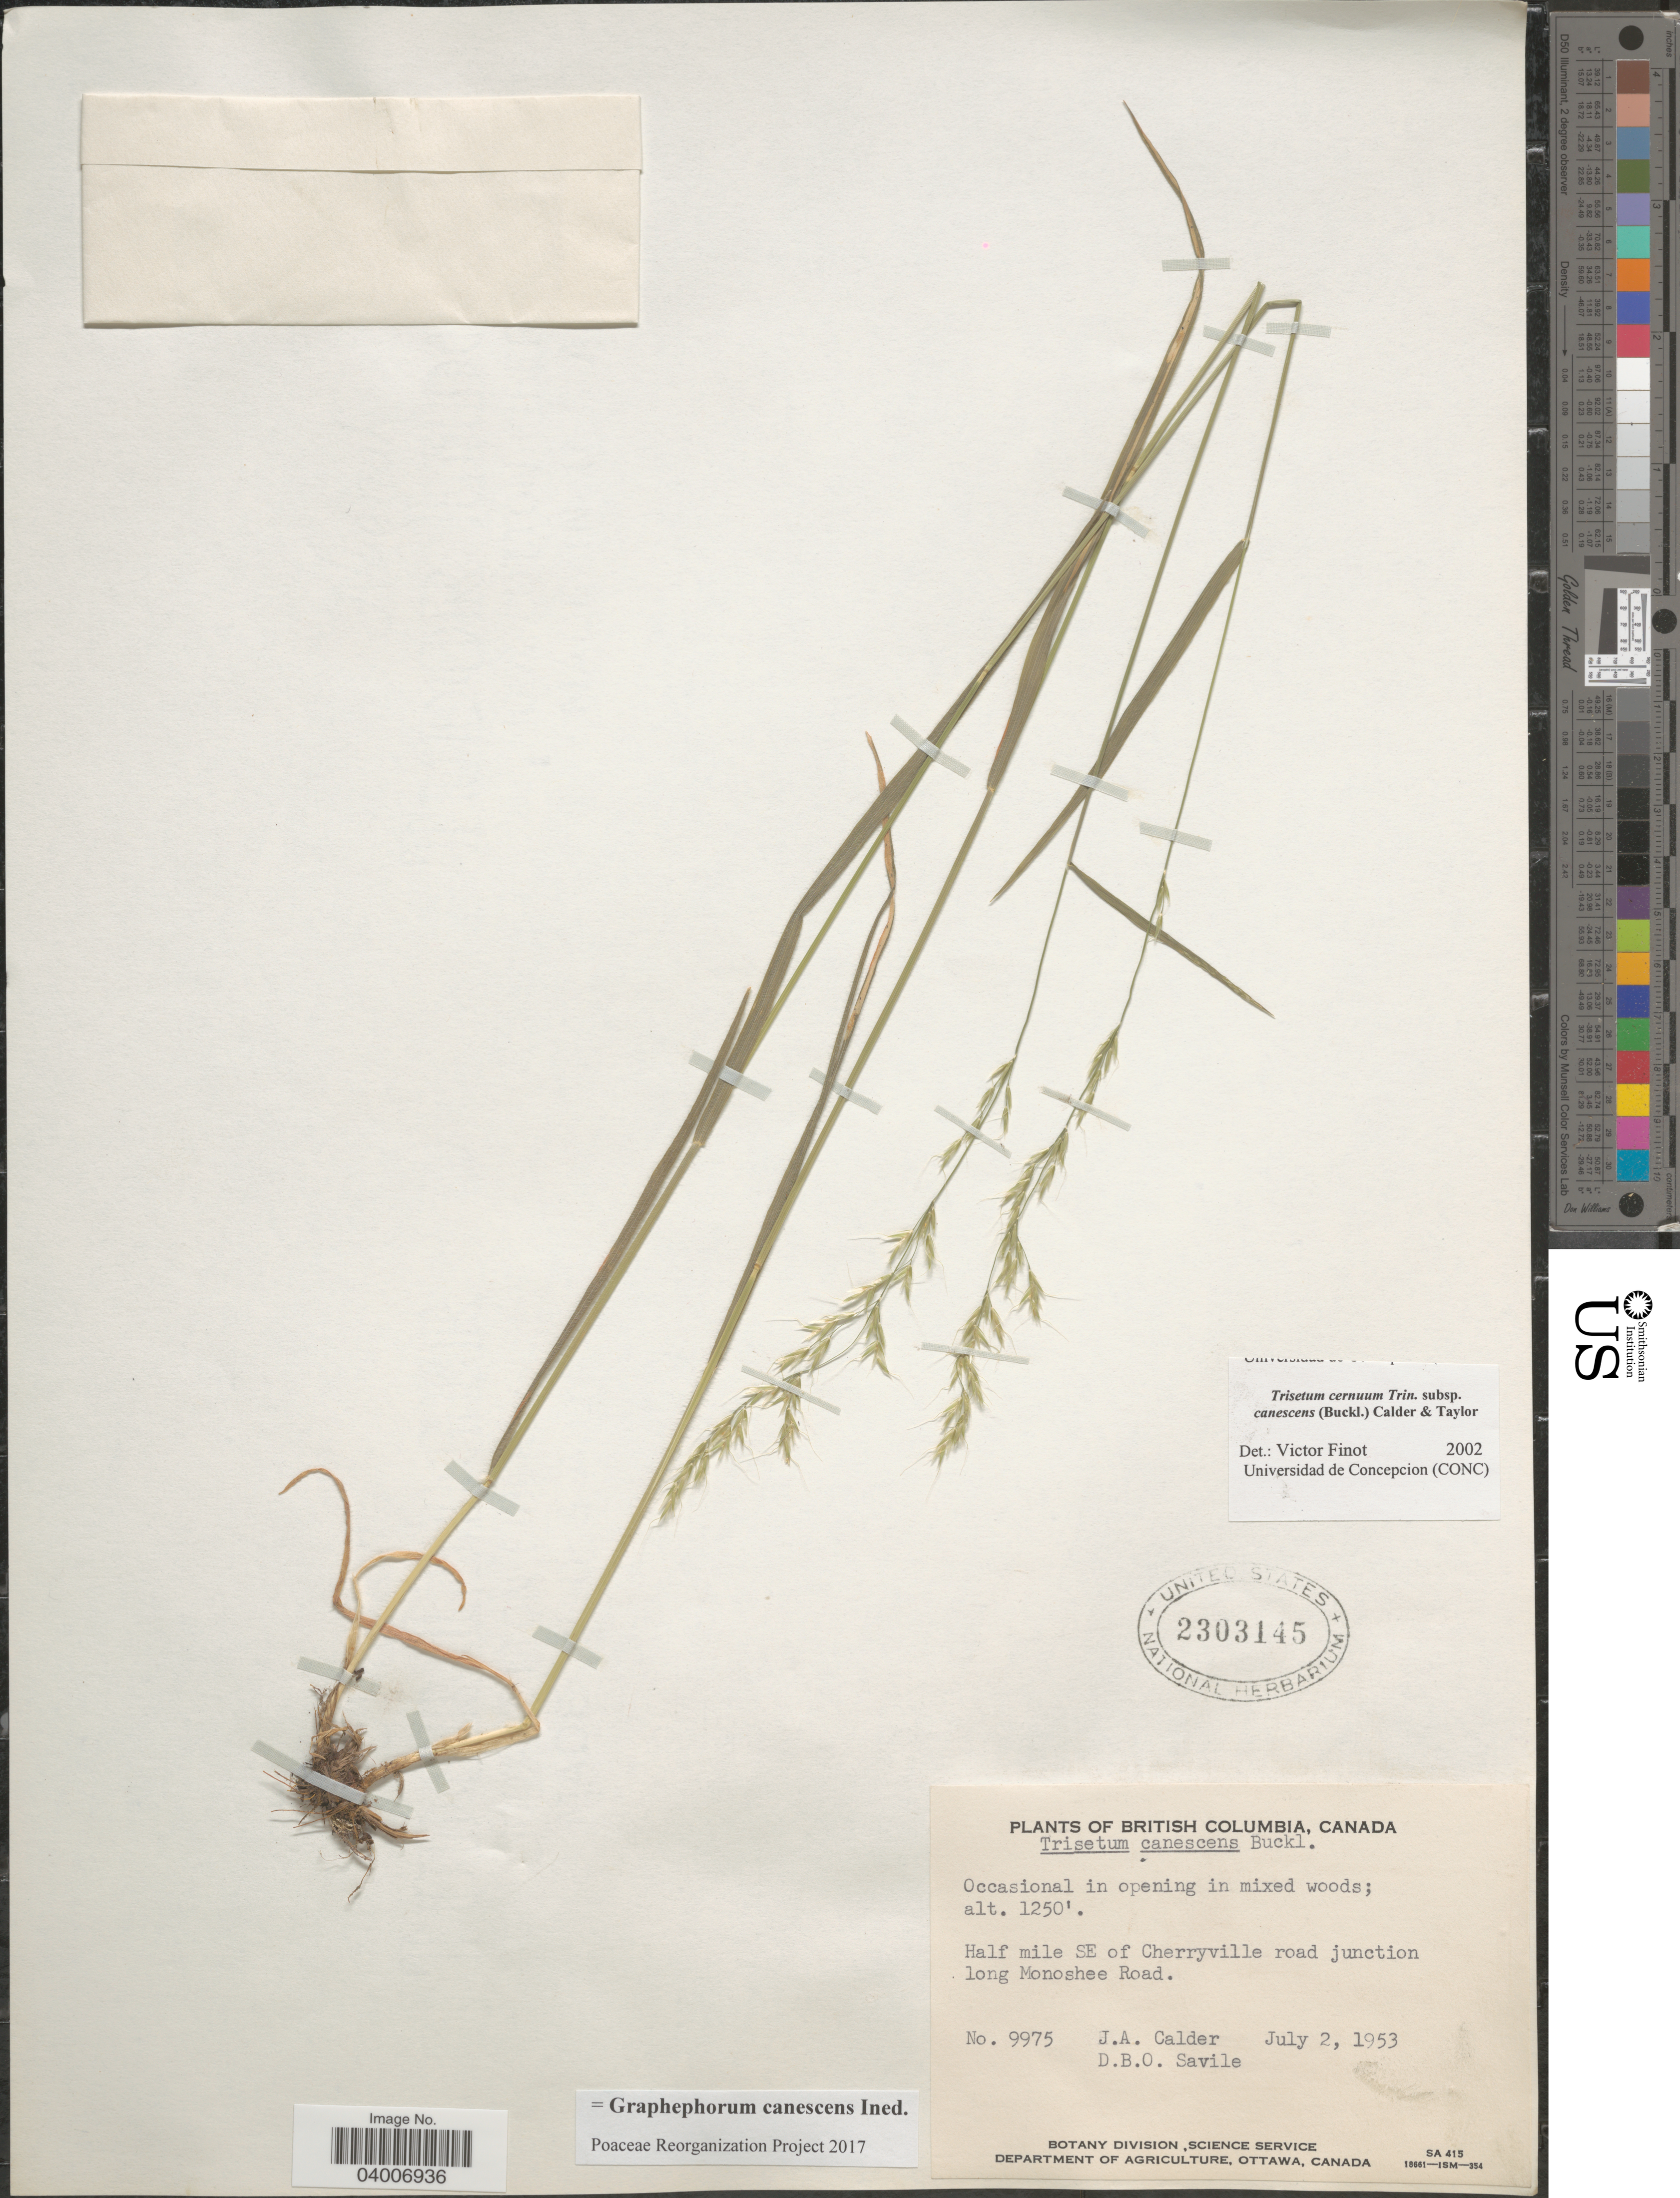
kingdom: Plantae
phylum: Tracheophyta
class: Liliopsida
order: Poales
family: Poaceae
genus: Graphephorum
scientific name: Graphephorum canescens ined.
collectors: J. A. Calder & D. Savile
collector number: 9975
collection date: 1953-07-02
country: Canada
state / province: British Columbia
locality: Half mile SE of Cherryville road junction long Monoshee Road.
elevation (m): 381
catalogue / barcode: US 2303145